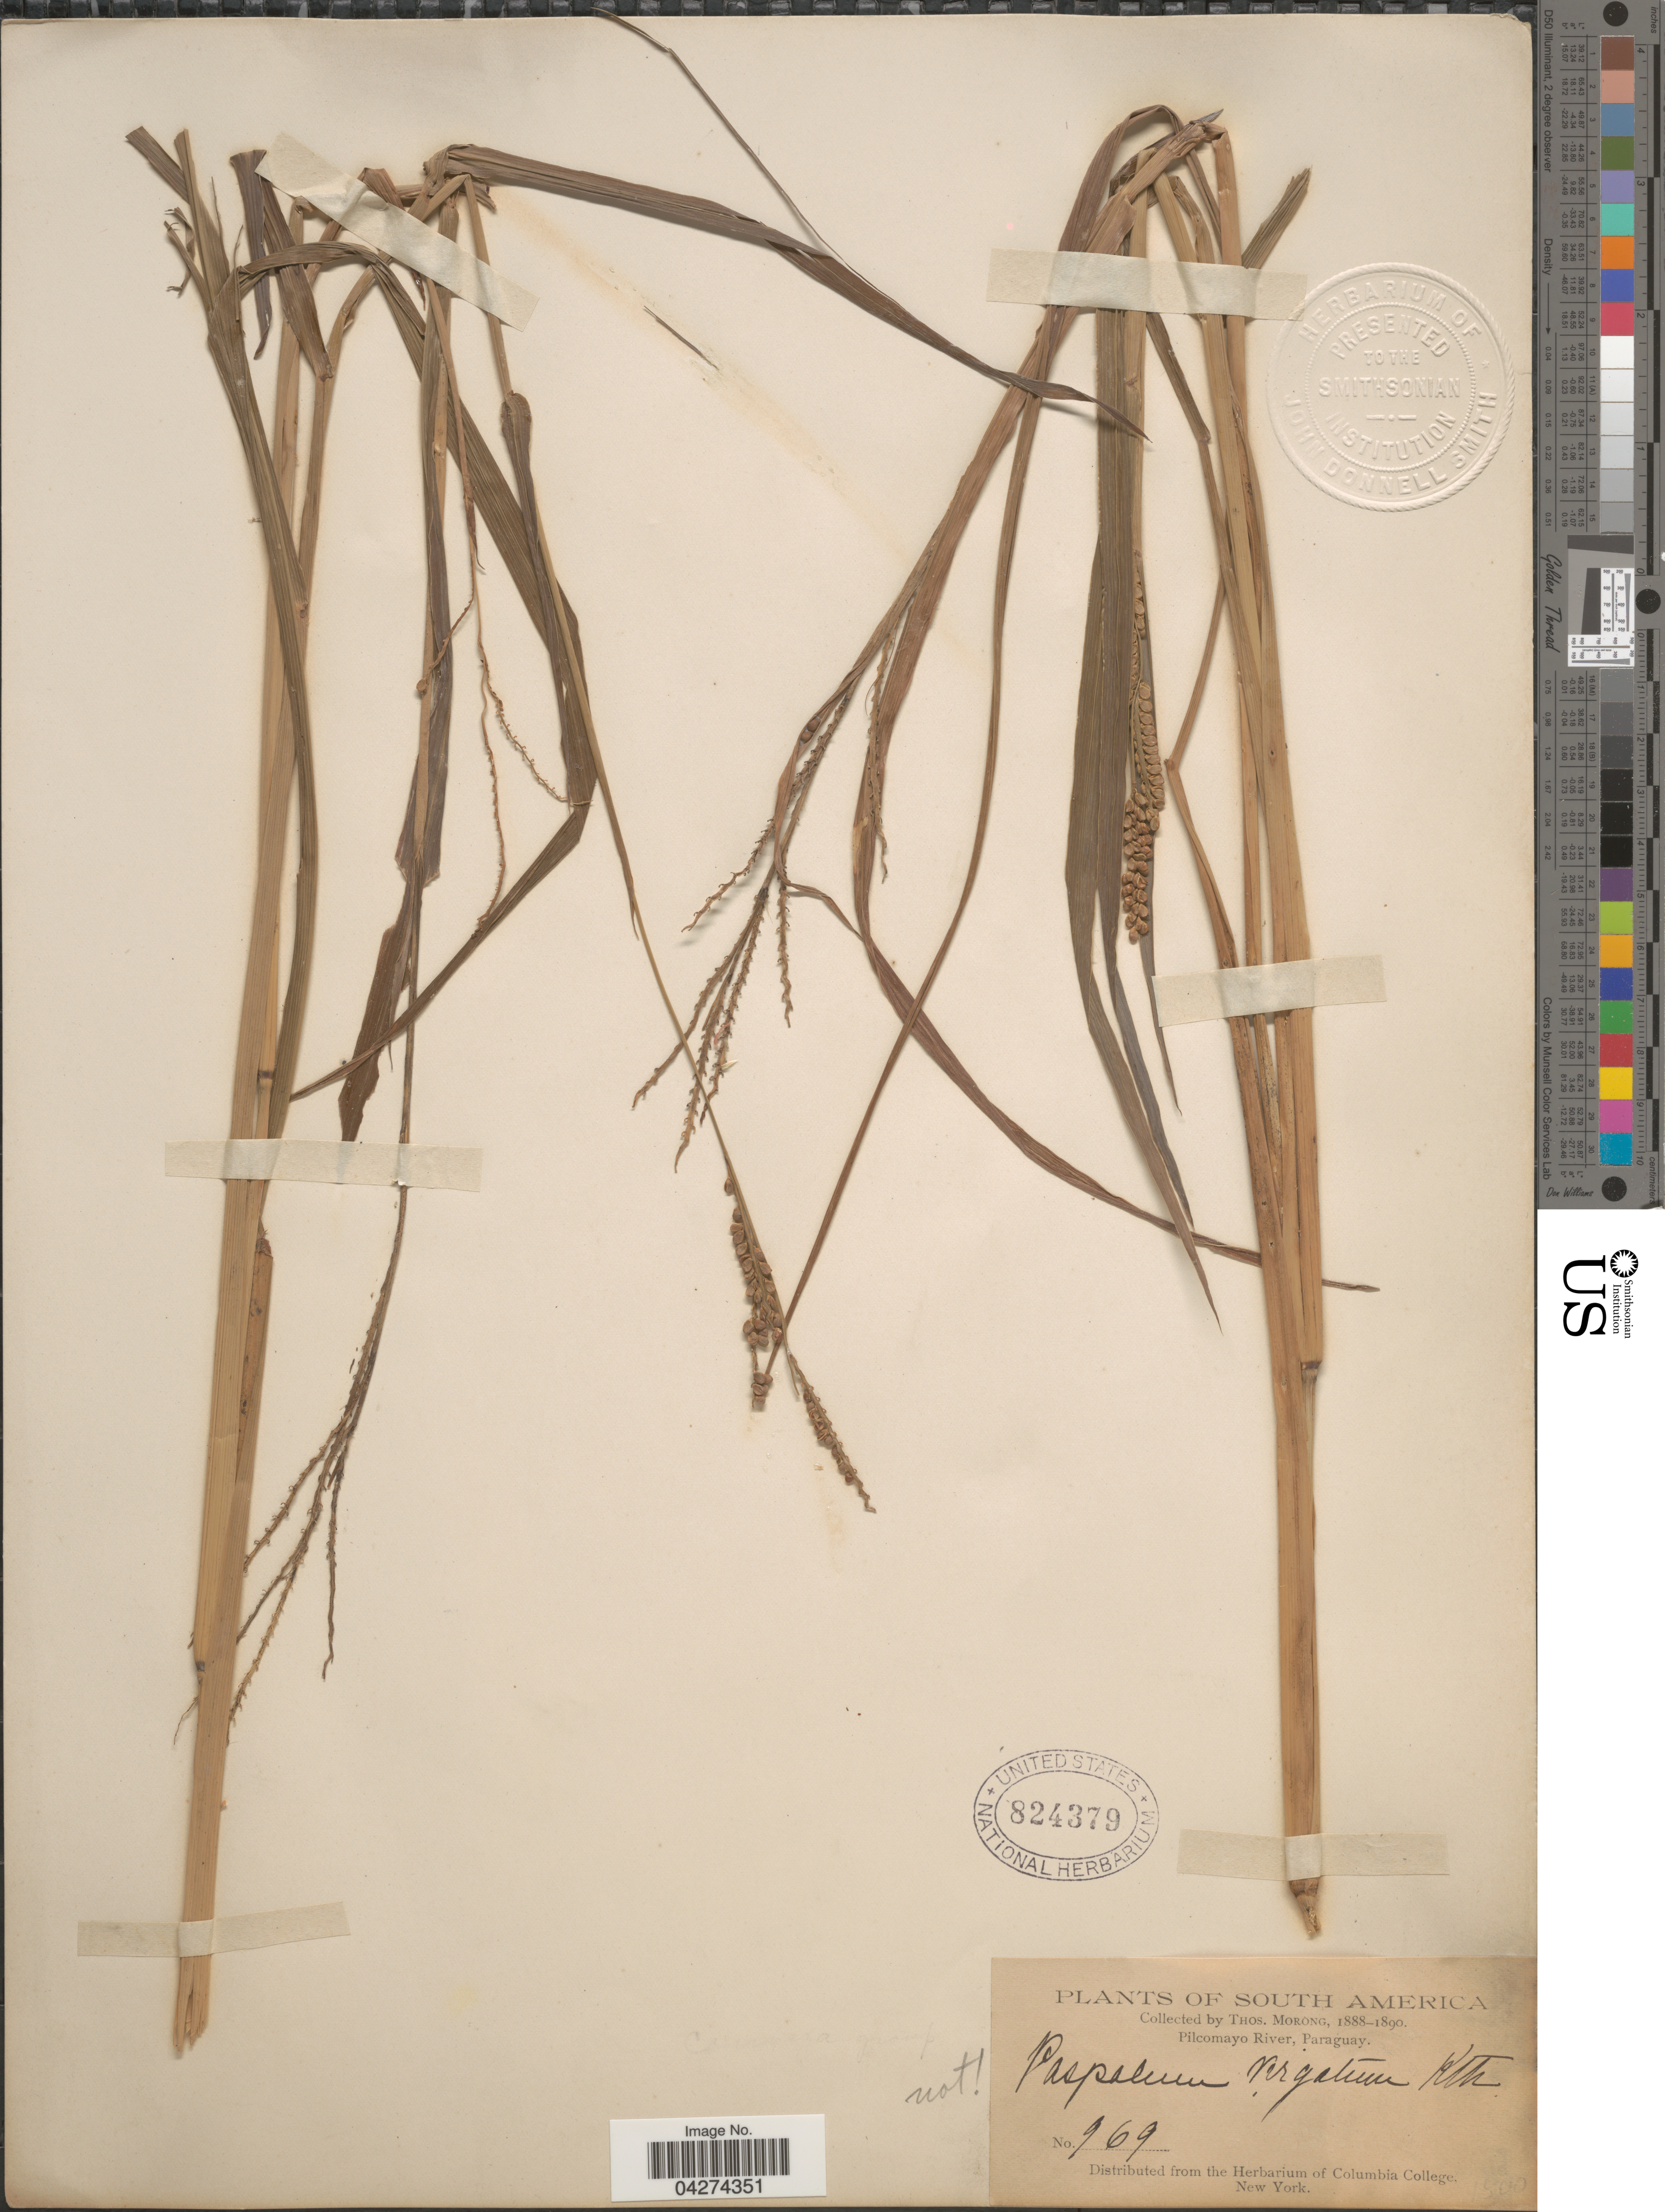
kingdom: Plantae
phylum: Tracheophyta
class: Liliopsida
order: Poales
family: Poaceae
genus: Paspalum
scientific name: Paspalum plicatulum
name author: Michx.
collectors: ex herb. T. Morong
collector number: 969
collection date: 1888/1890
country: Paraguay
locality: Pilcomayo River.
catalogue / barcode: US 824379